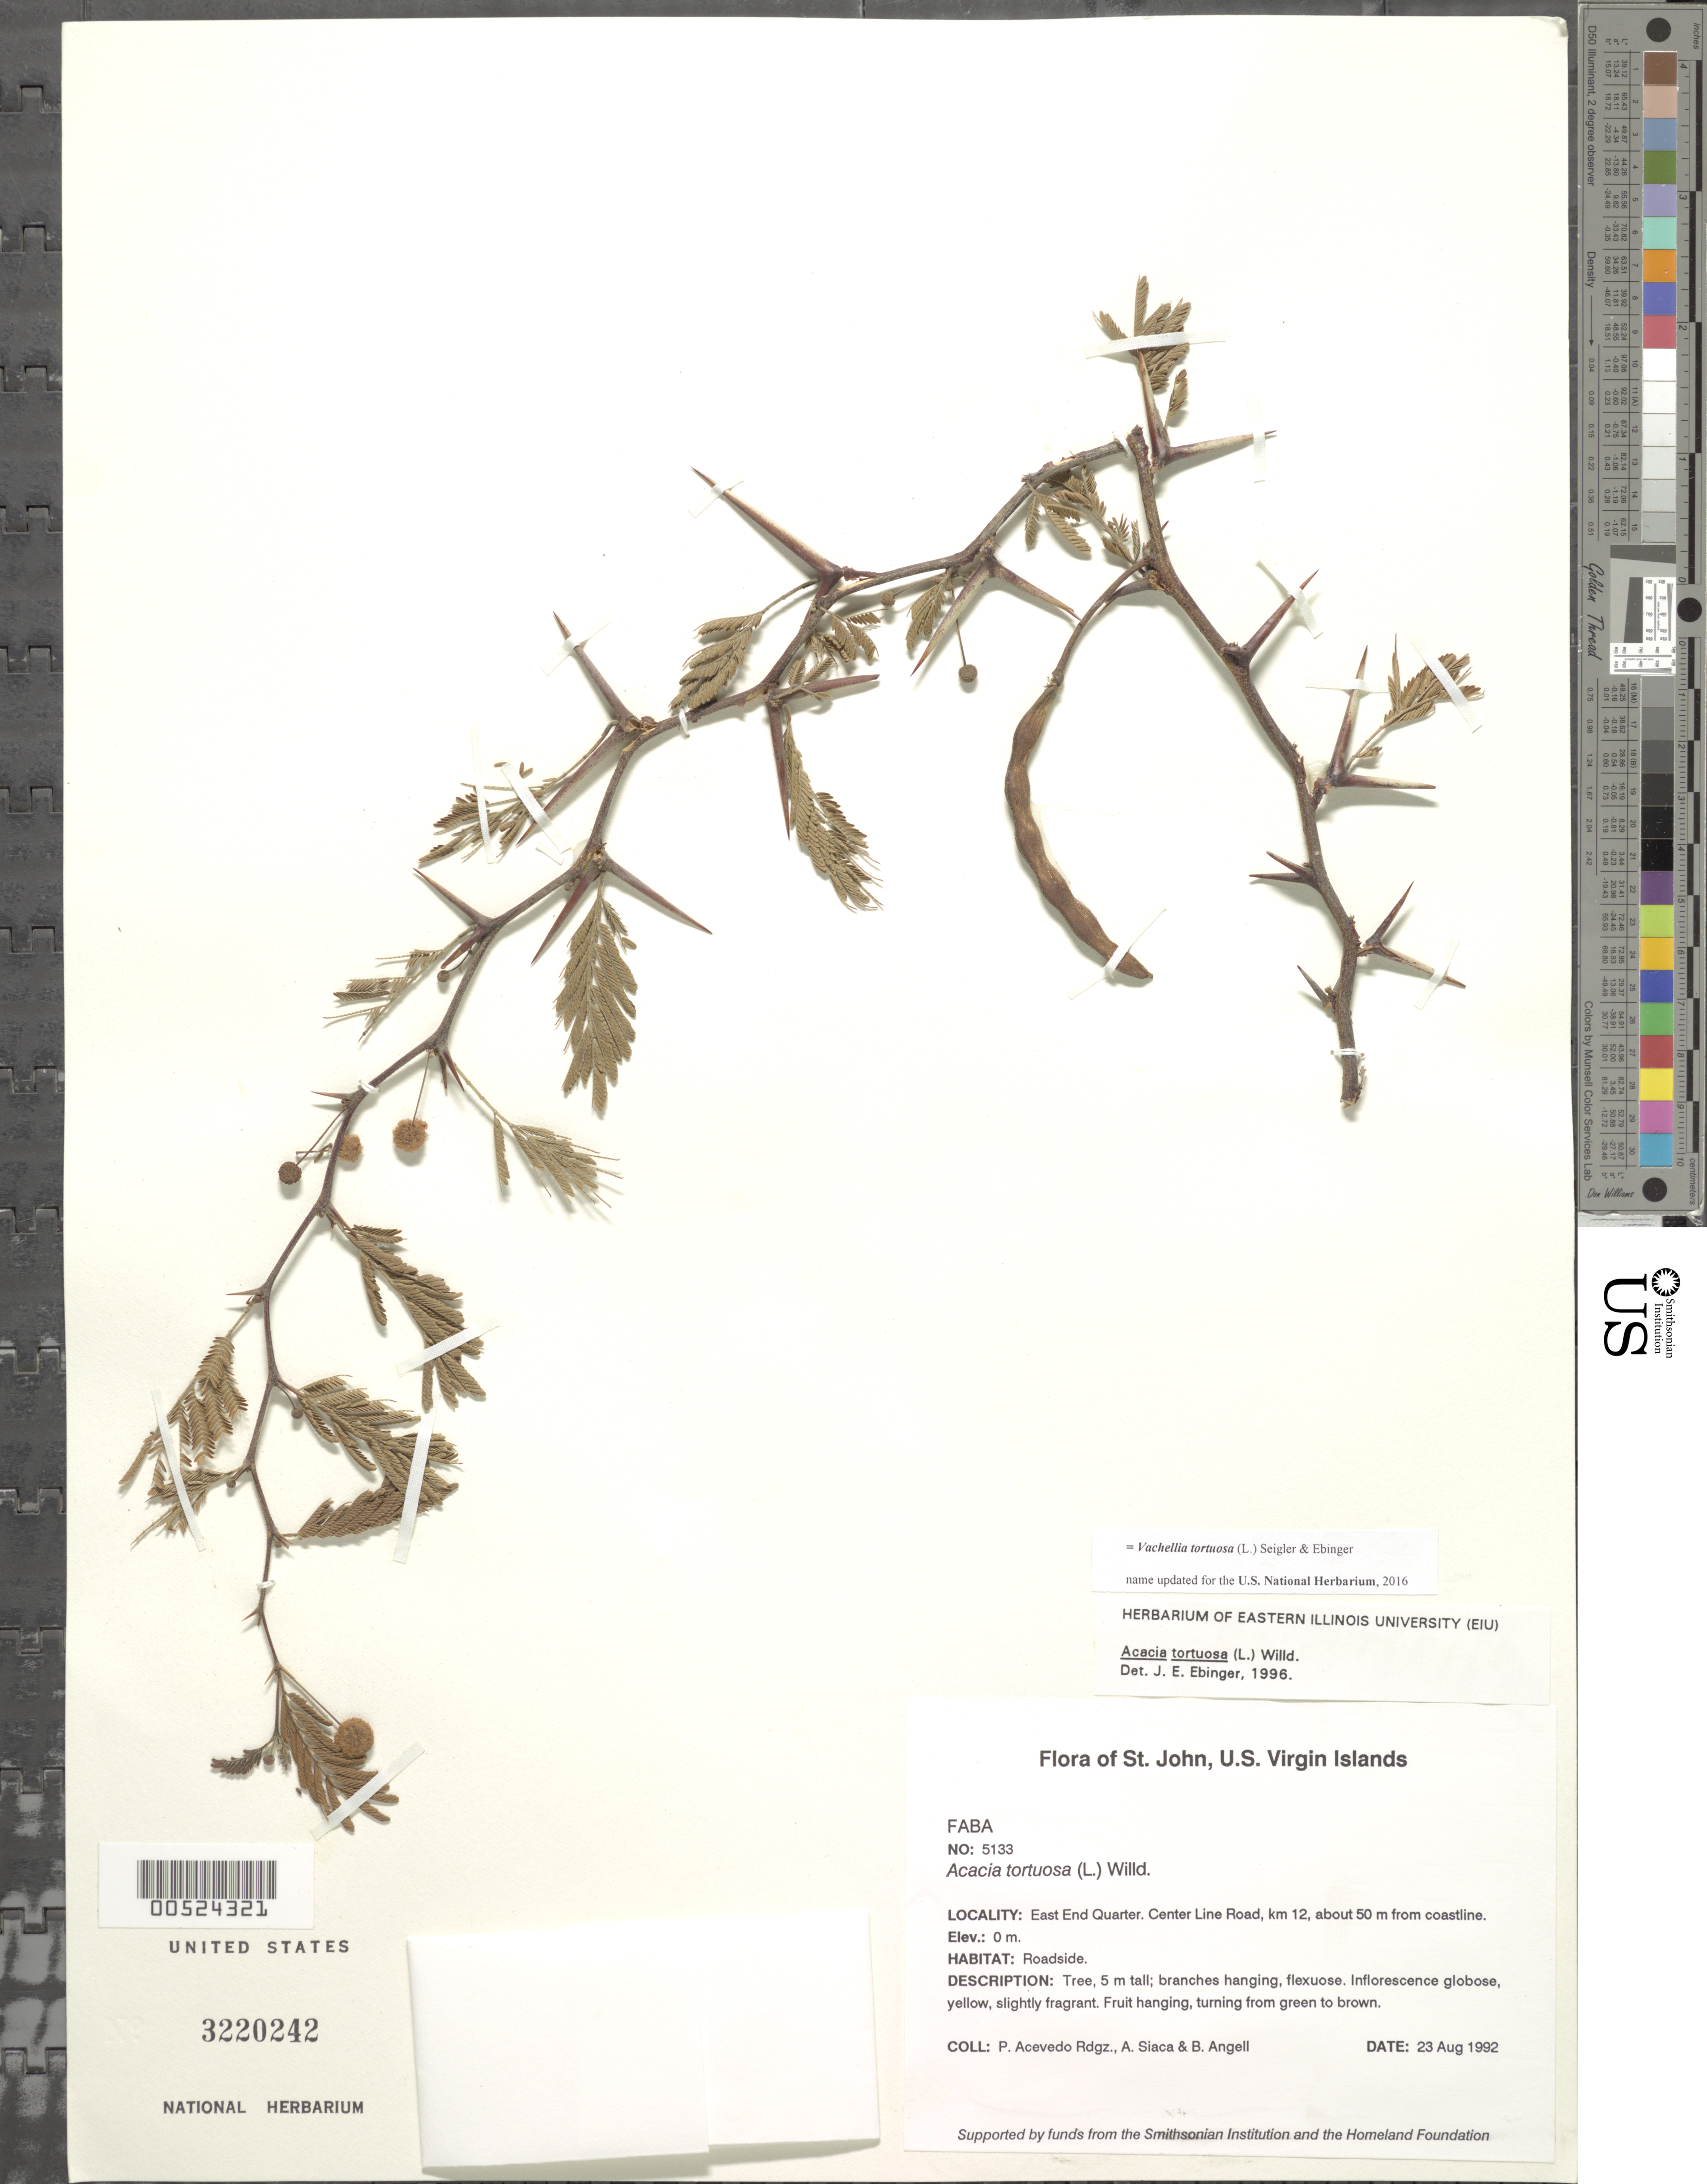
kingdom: Plantae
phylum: Tracheophyta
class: Magnoliopsida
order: Fabales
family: Fabaceae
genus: Vachellia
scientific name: Vachellia tortuosa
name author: (L.) Seigler & Ebinger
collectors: P. Acevedo-Rodr., A. Siaca & Bobbi Angell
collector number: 5133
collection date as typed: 23 Aug 1992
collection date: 1992-08-23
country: U.S. Virgin Islands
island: St. John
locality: East End Quarter. Center Line Road, km 12, about 50 m from coastline.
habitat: Roadside.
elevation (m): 0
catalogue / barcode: US 3220242